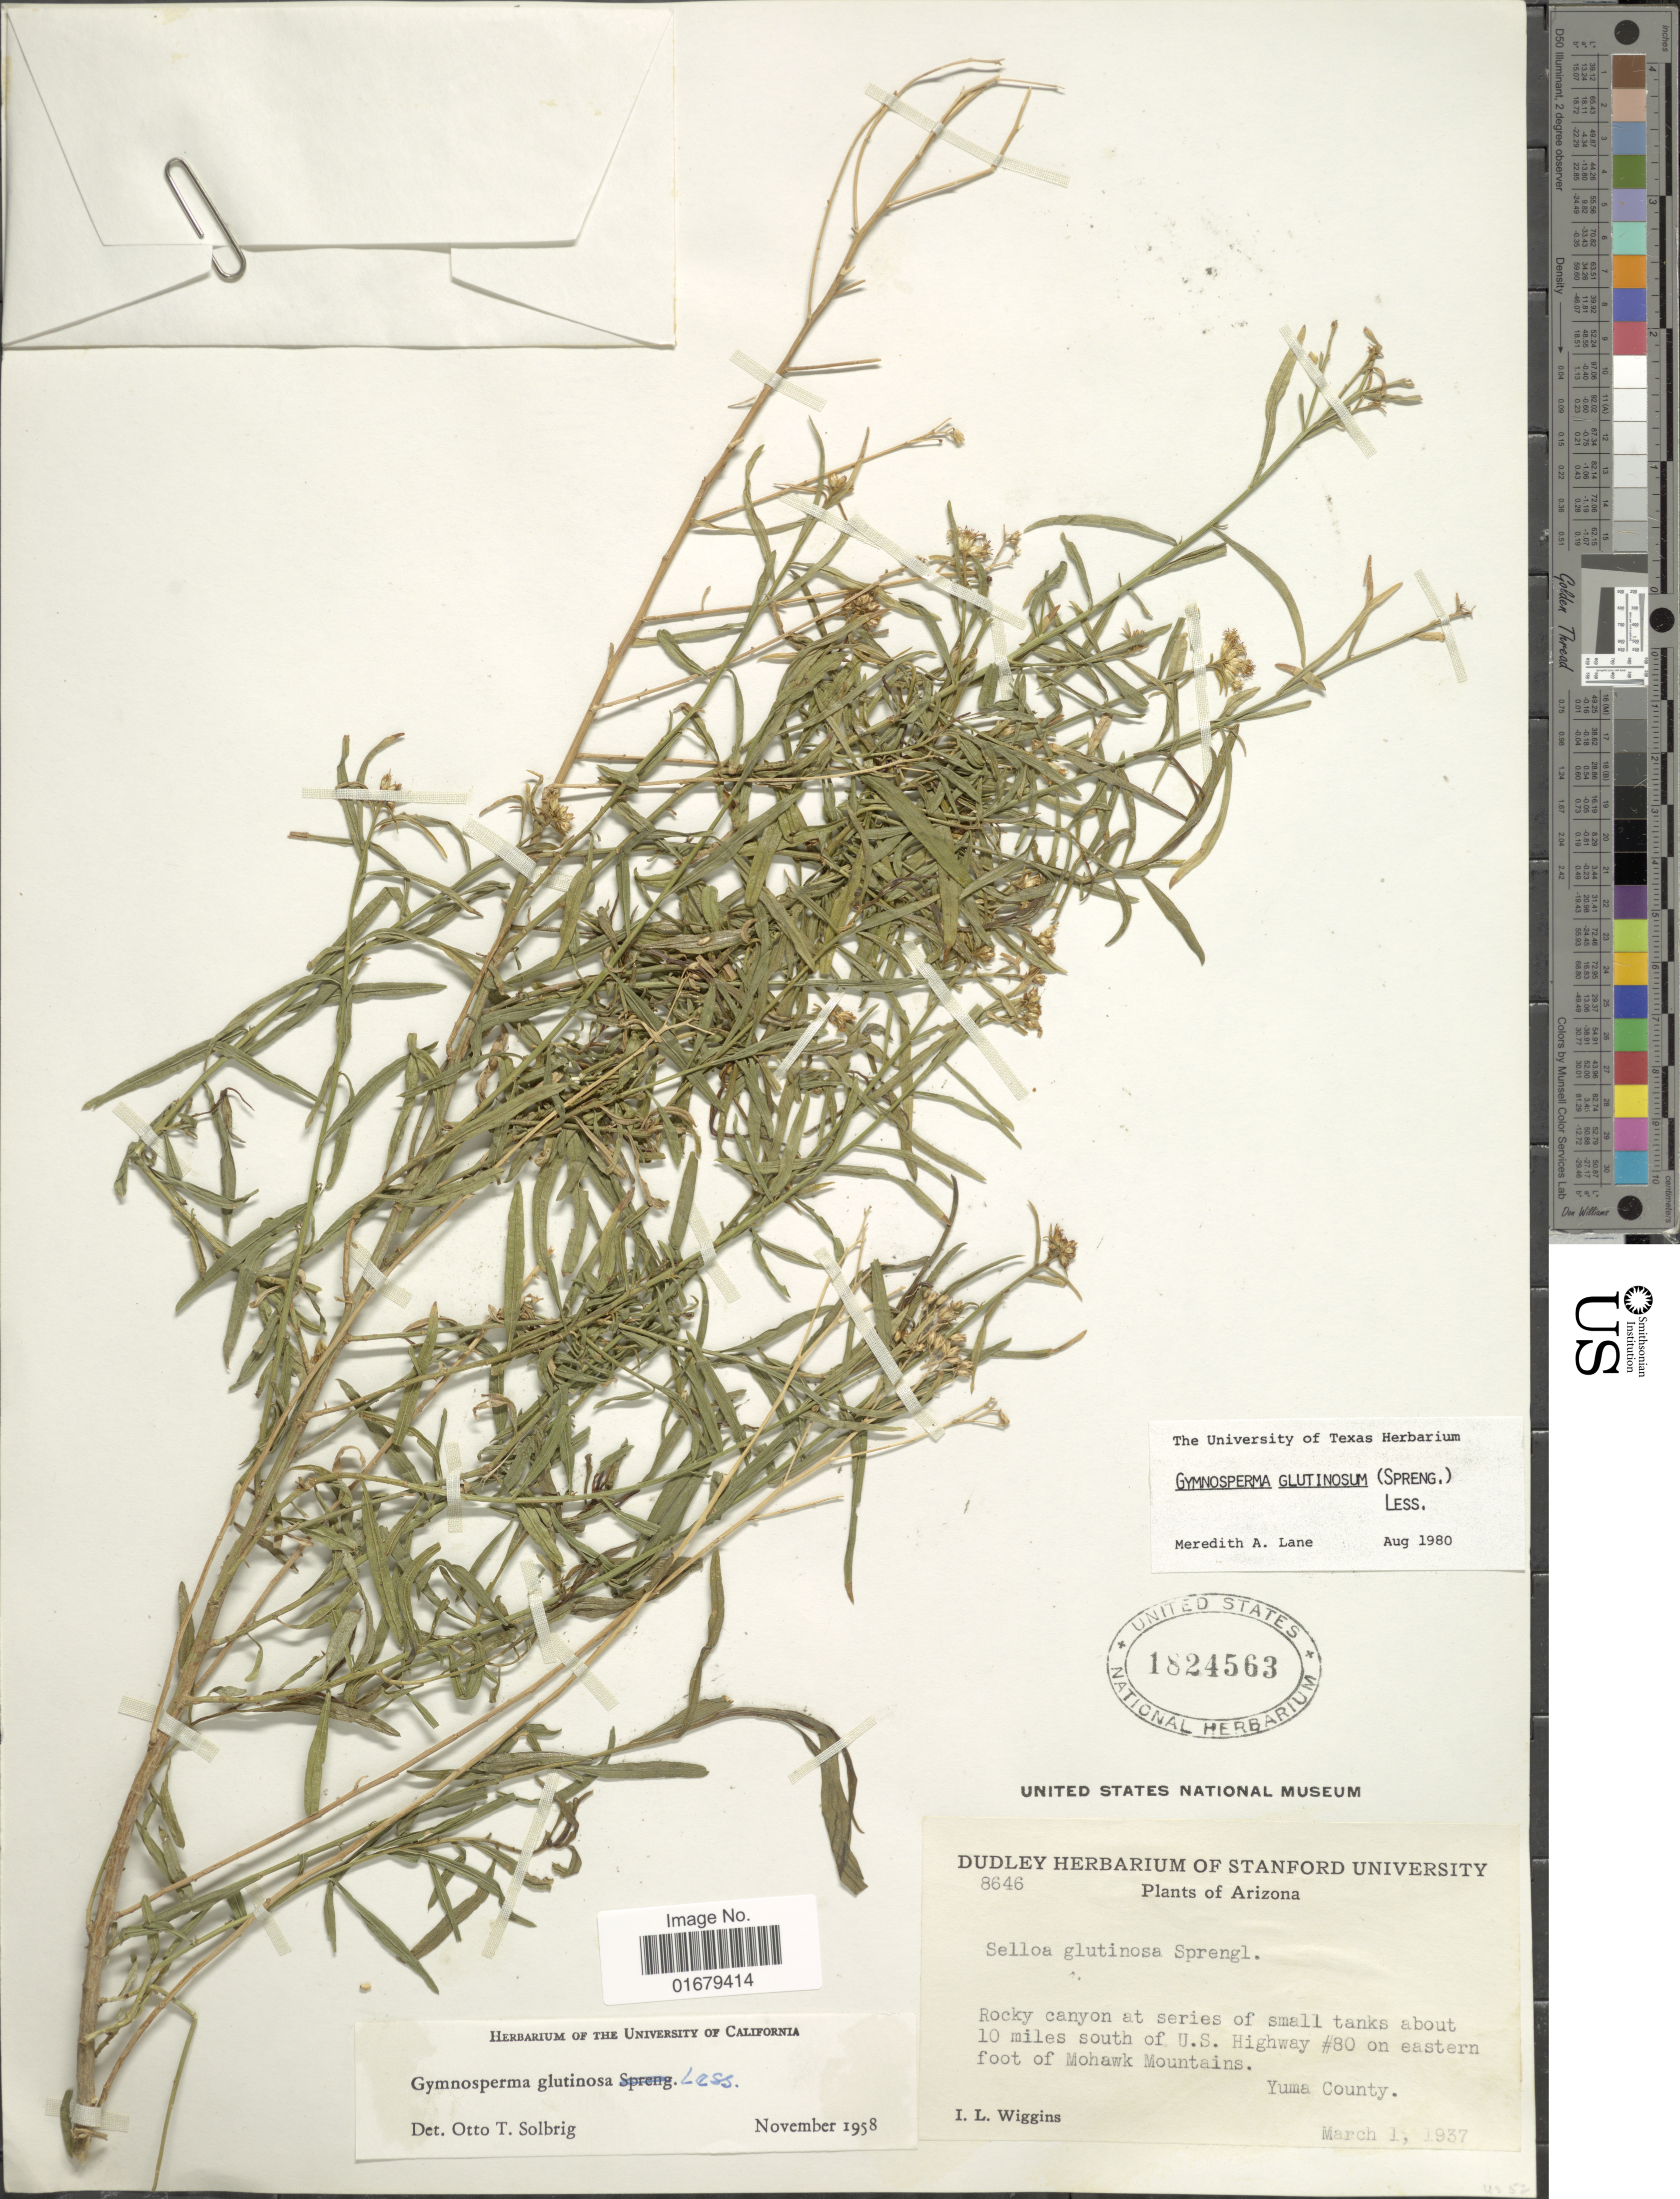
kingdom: Plantae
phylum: Tracheophyta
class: Magnoliopsida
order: Asterales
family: Asteraceae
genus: Gymnosperma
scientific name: Gymnosperma glutinosum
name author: (Spreng.) Less.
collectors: I. L. Wiggins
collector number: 8646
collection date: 1937-03-01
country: United States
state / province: Arizona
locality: Rocky Canyon at series of small tanks about 10 miles south of U. S. Highway #80 on eastern foot of Mohawk Mountains. Yuma County.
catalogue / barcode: US 1824563